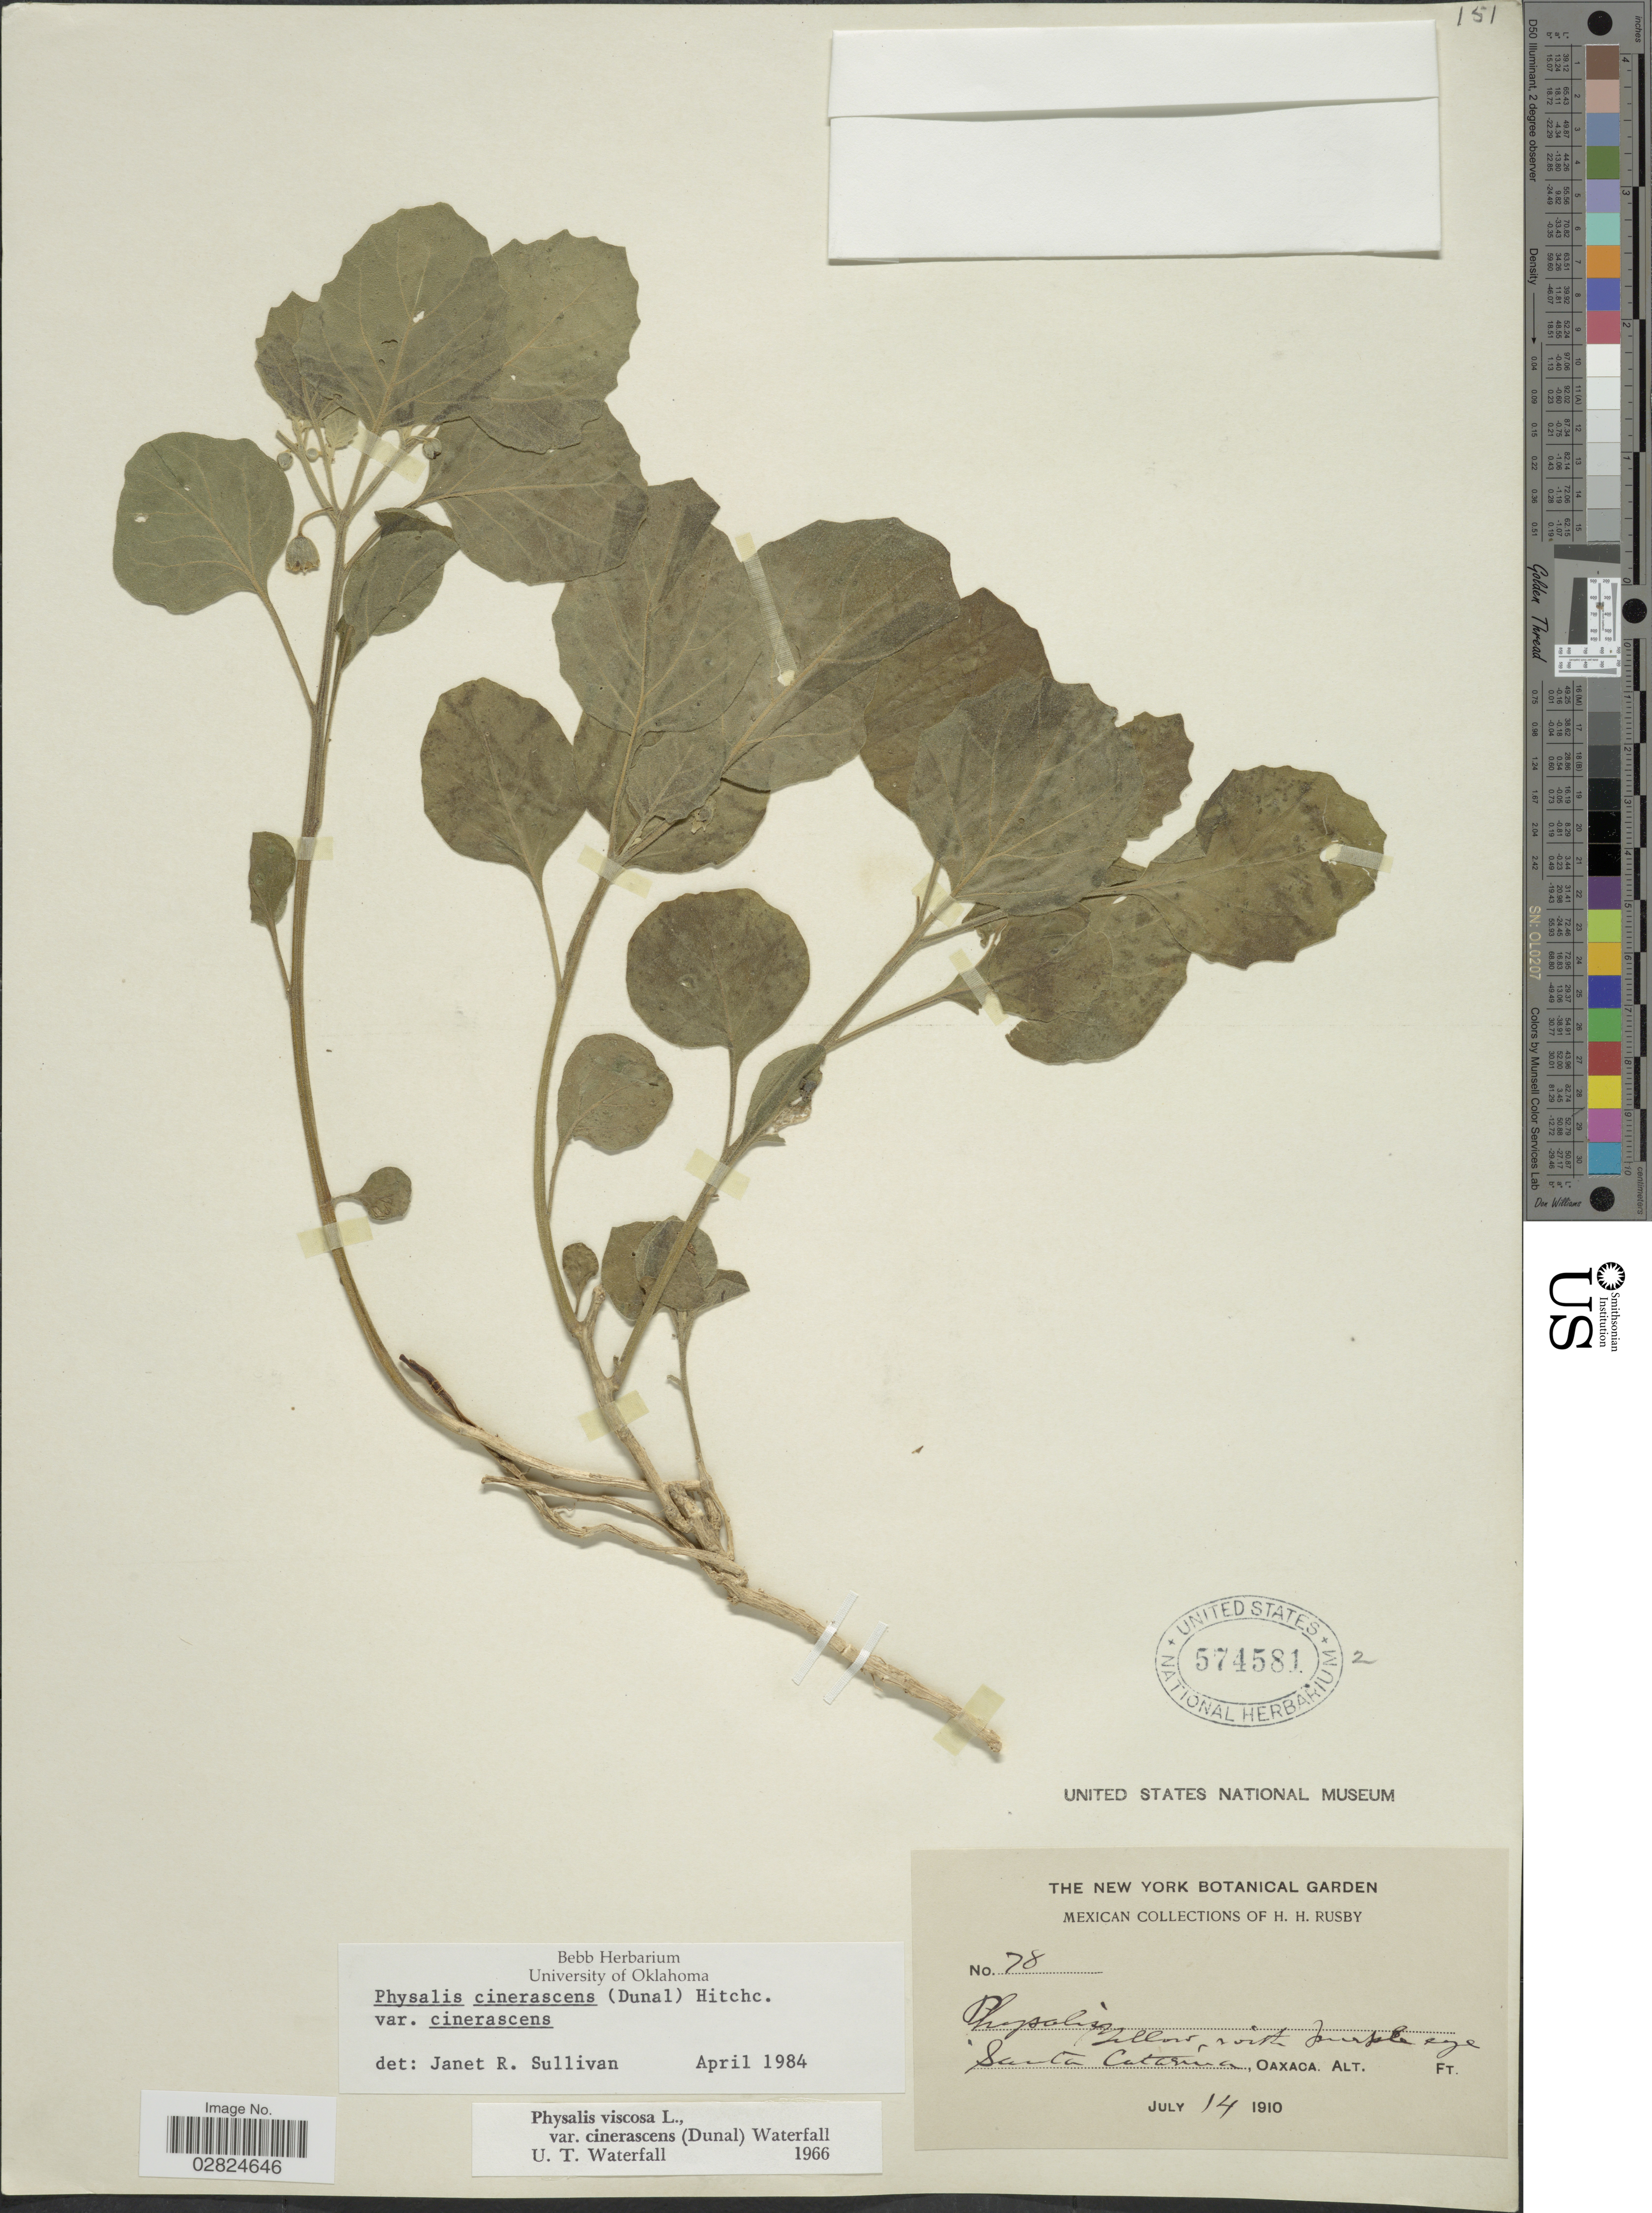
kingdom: Plantae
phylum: Tracheophyta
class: Magnoliopsida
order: Solanales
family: Solanaceae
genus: Physalis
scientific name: Physalis cinerascens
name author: (Dunal) Hitchc.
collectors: H. H. Rusby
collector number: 78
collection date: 1910-07-14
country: Mexico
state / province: Oaxaca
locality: Santa Catarina.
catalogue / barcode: US 574581